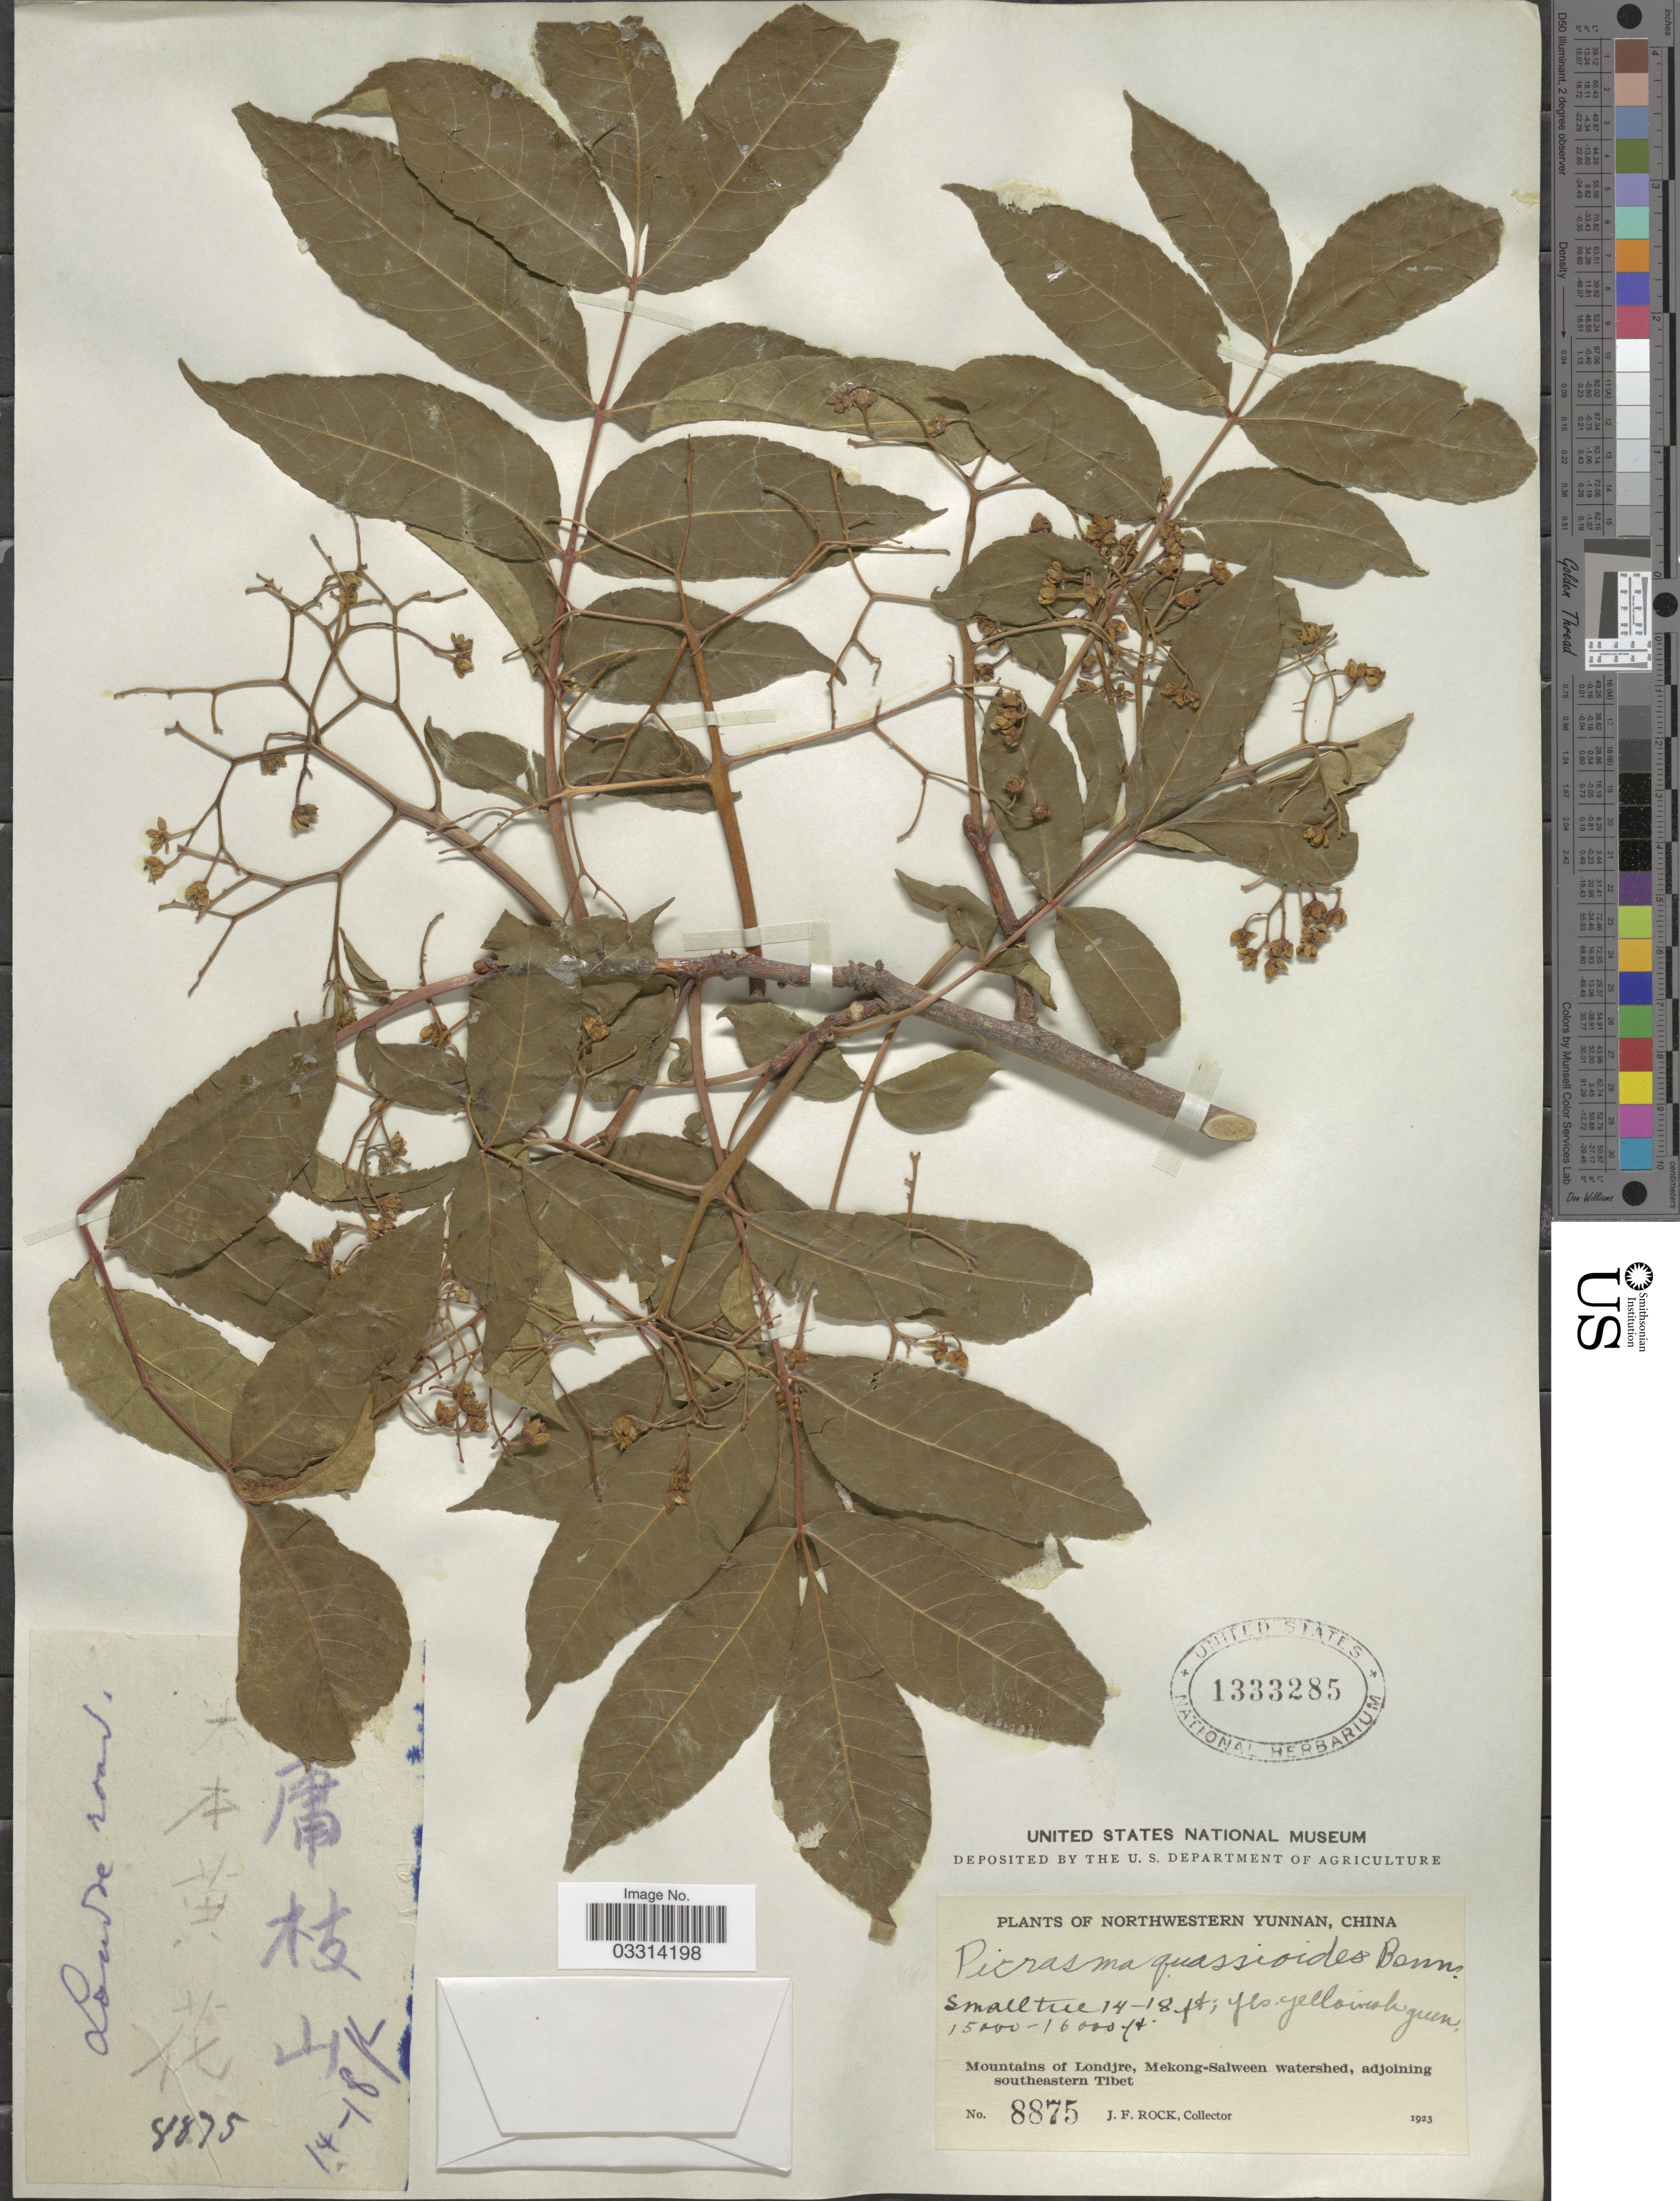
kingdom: Plantae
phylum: Tracheophyta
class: Magnoliopsida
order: Sapindales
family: Simaroubaceae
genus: Picrasma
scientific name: Picrasma quassioides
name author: (D. Don) Benn.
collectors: J. Rock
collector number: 8875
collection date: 1923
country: China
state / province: Yunnan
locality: Northwestern Yunnan. Mountains of Londjre, Mekong-Salween watershed, adjoining southeastern Tibet.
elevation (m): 4572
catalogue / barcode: US 1333285